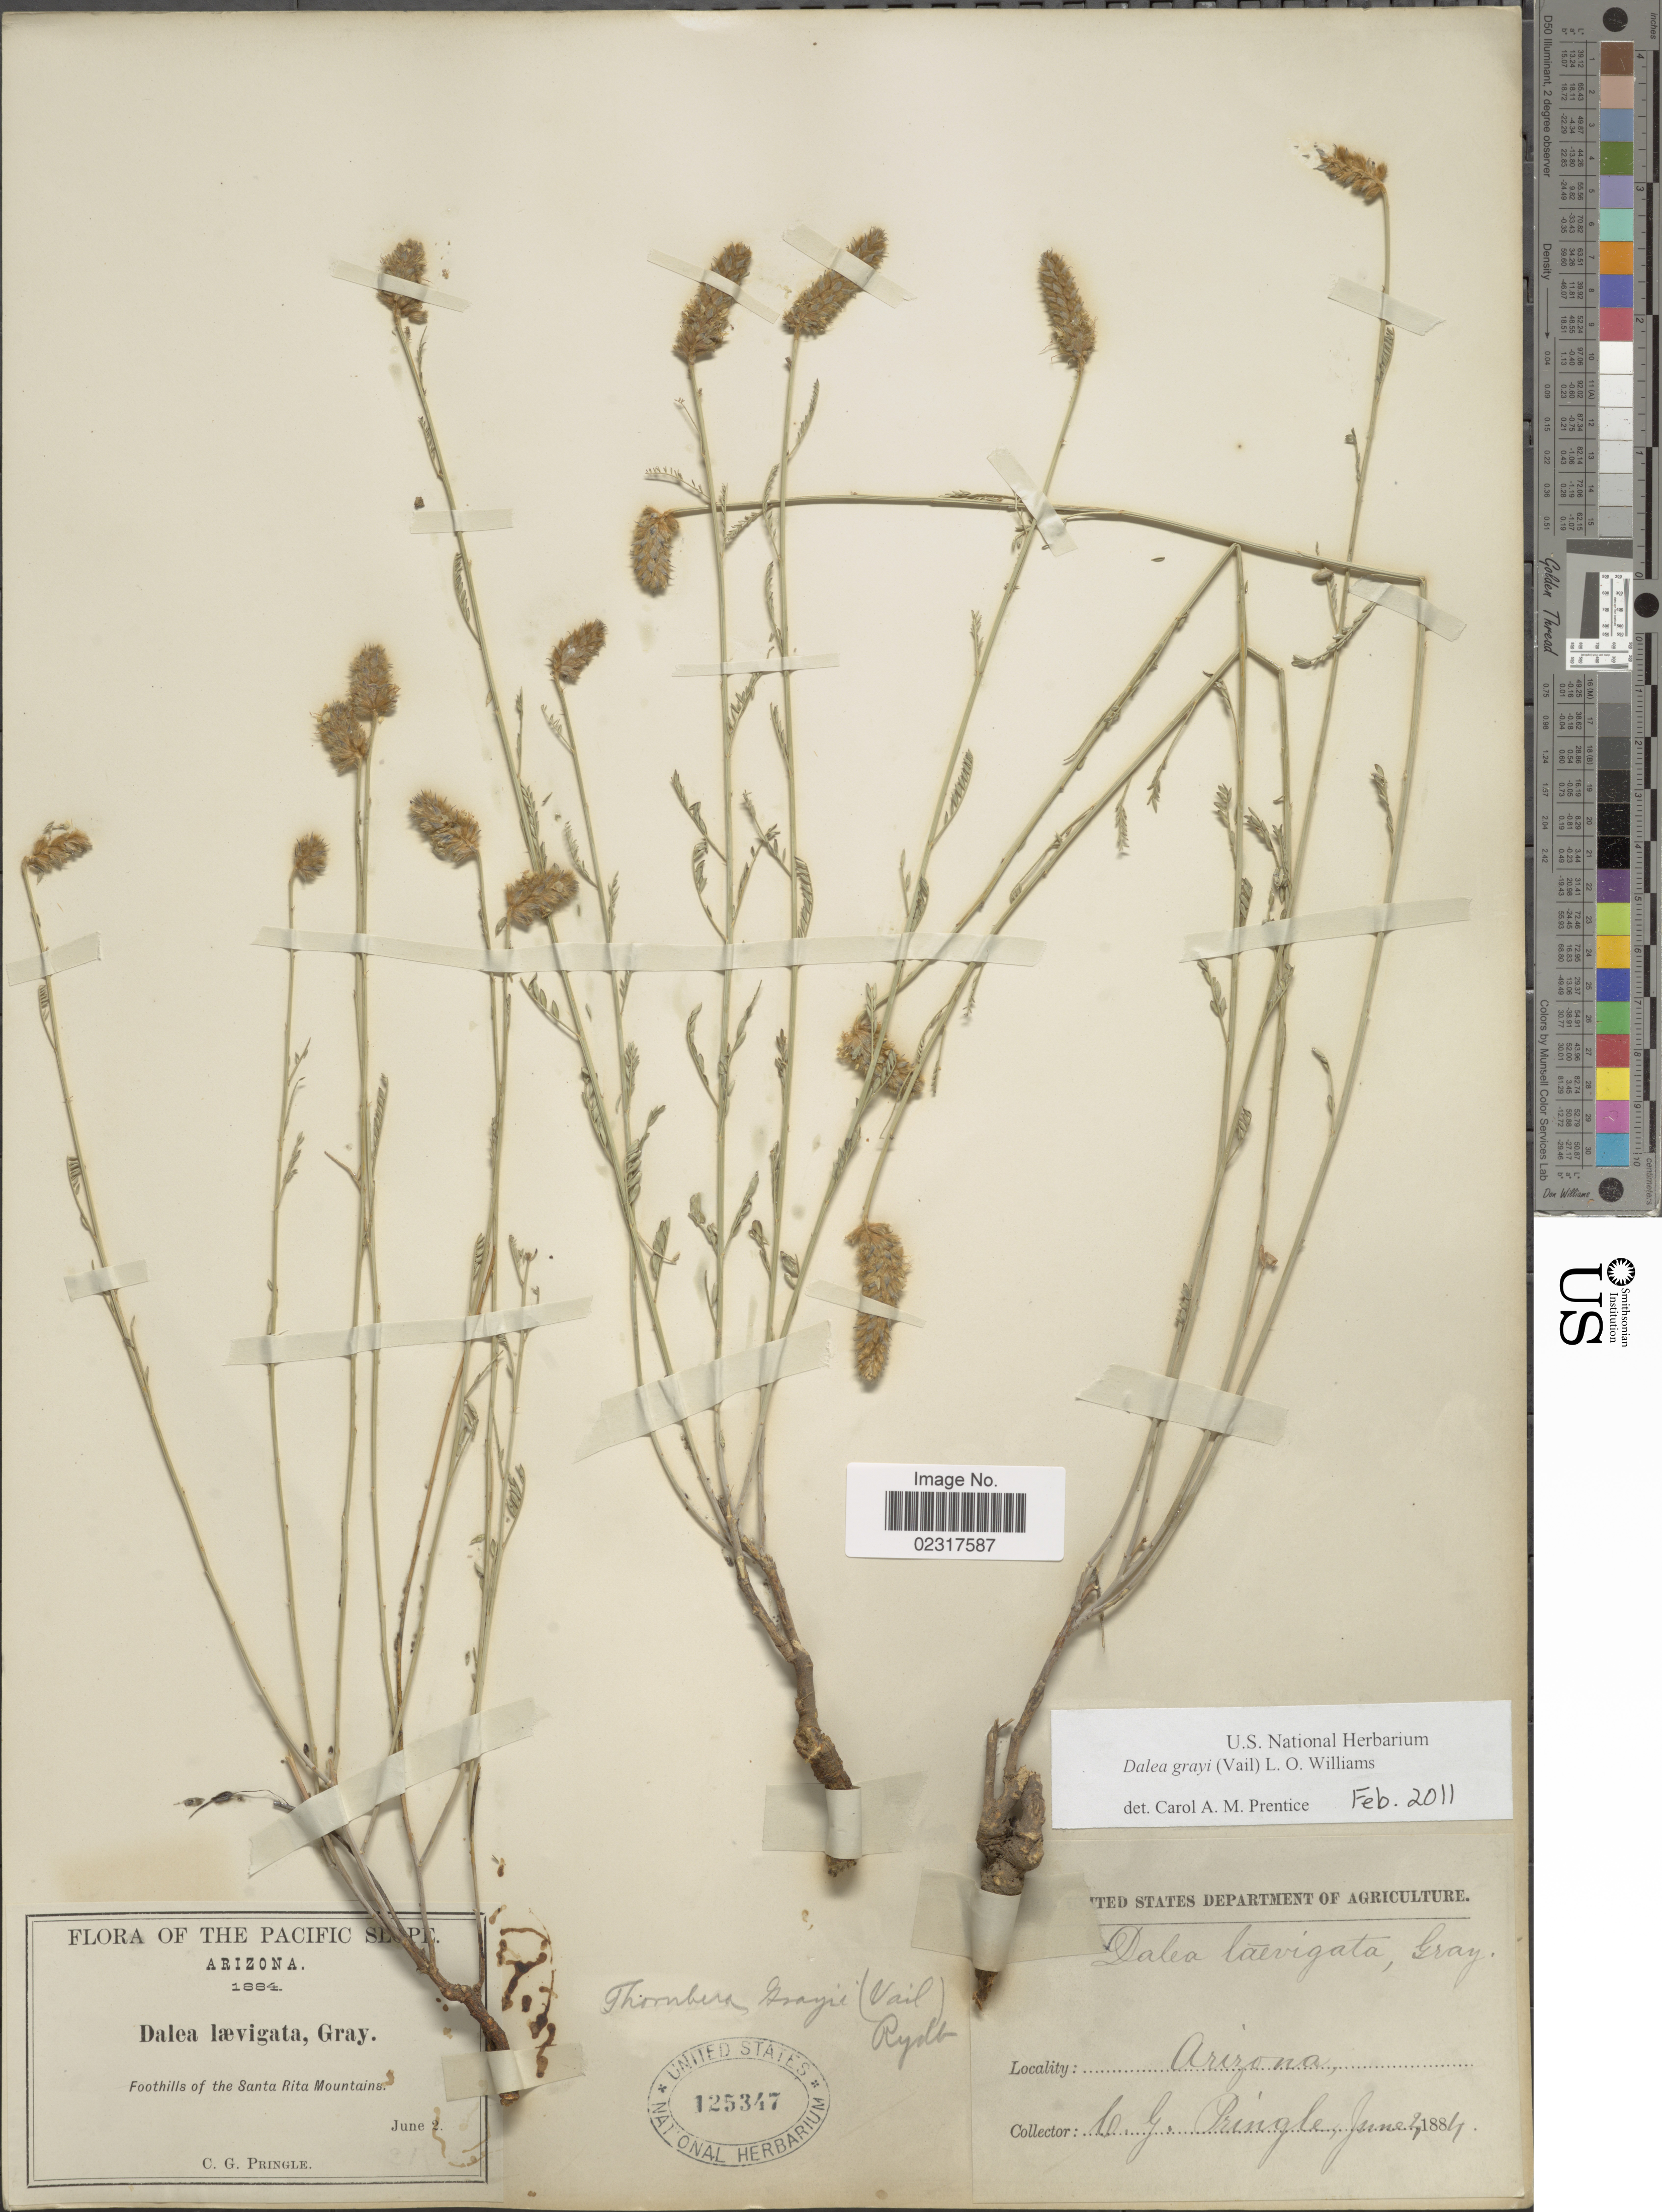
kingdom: Plantae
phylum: Tracheophyta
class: Magnoliopsida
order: Fabales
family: Fabaceae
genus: Dalea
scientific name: Dalea grayi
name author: (Vail) L.O. Williams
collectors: C. G. Pringle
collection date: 1884-06-02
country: United States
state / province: Arizona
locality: The Pacific Slope, Foothills of the Santa Rita Mountains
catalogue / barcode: US 125347